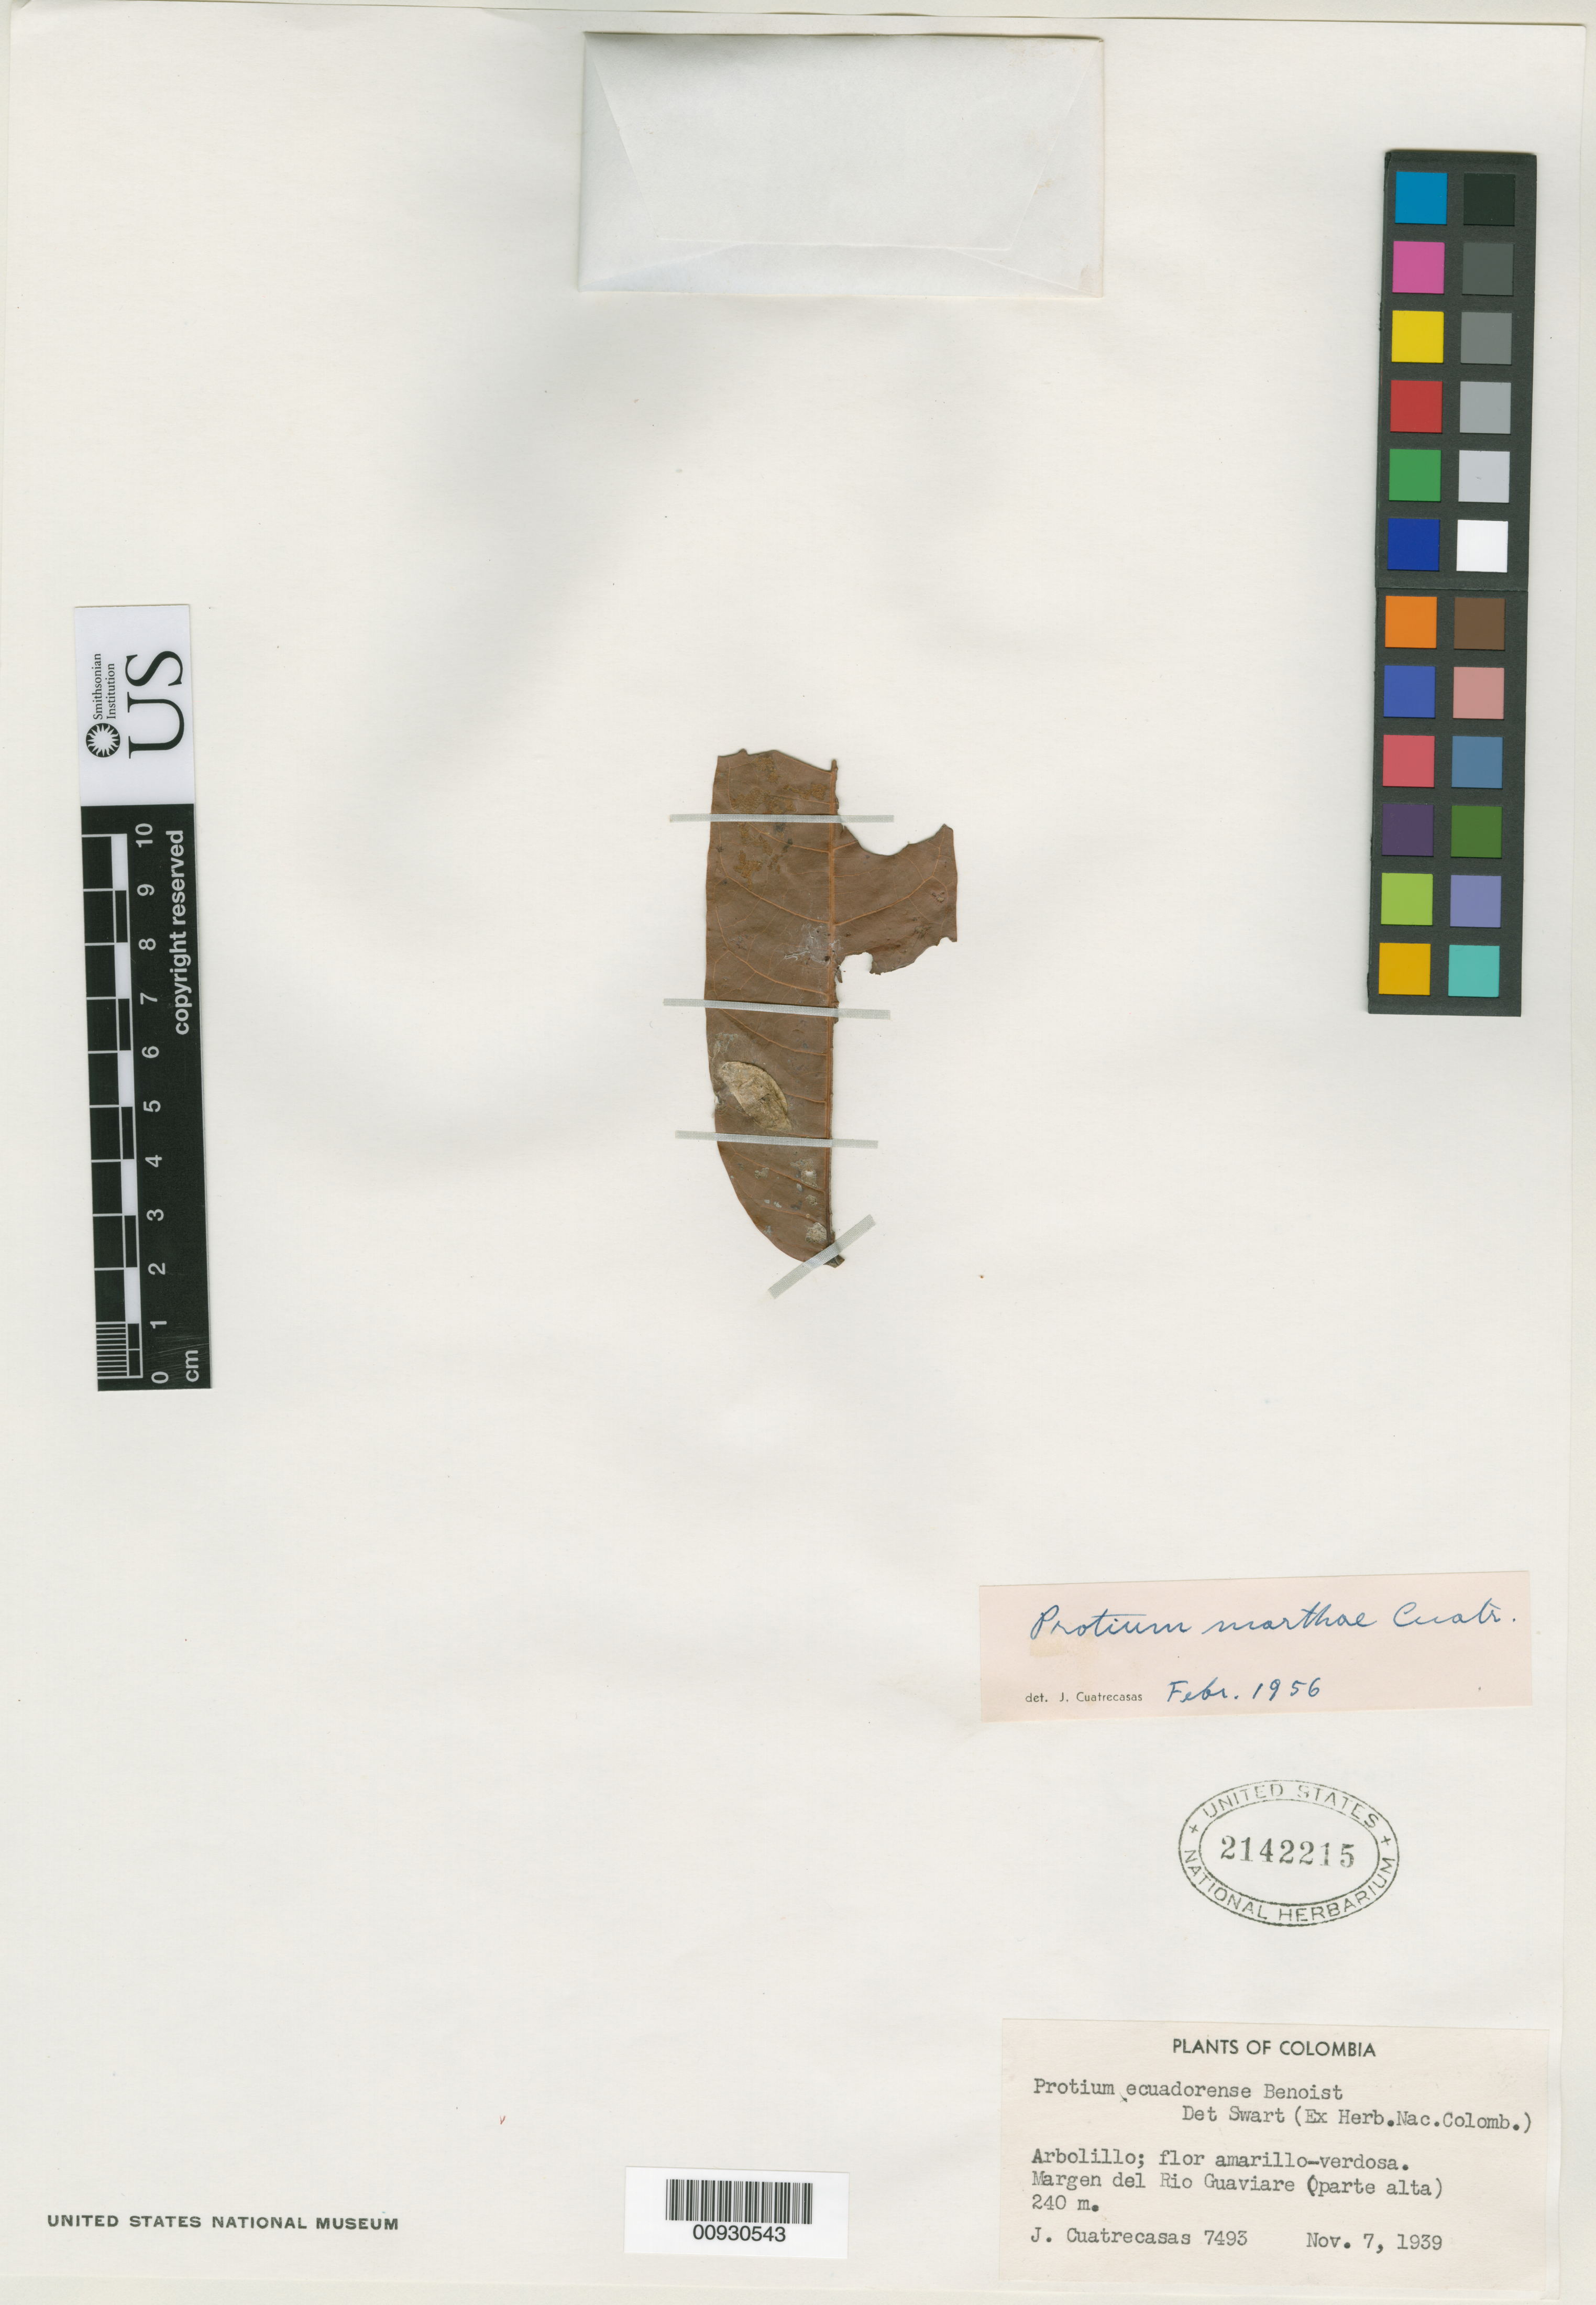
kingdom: Plantae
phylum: Tracheophyta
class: Magnoliopsida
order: Sapindales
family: Burseraceae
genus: Protium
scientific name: Protium marthae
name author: Cuatrec.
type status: Isotype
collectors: J. Cuatrecasas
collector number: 7493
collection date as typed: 07 Nov 1939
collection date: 1939-11-07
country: Colombia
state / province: Vaupés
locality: Márgen del Río Guaviare más arriba de San Jose.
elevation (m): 240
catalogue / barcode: US 2142215